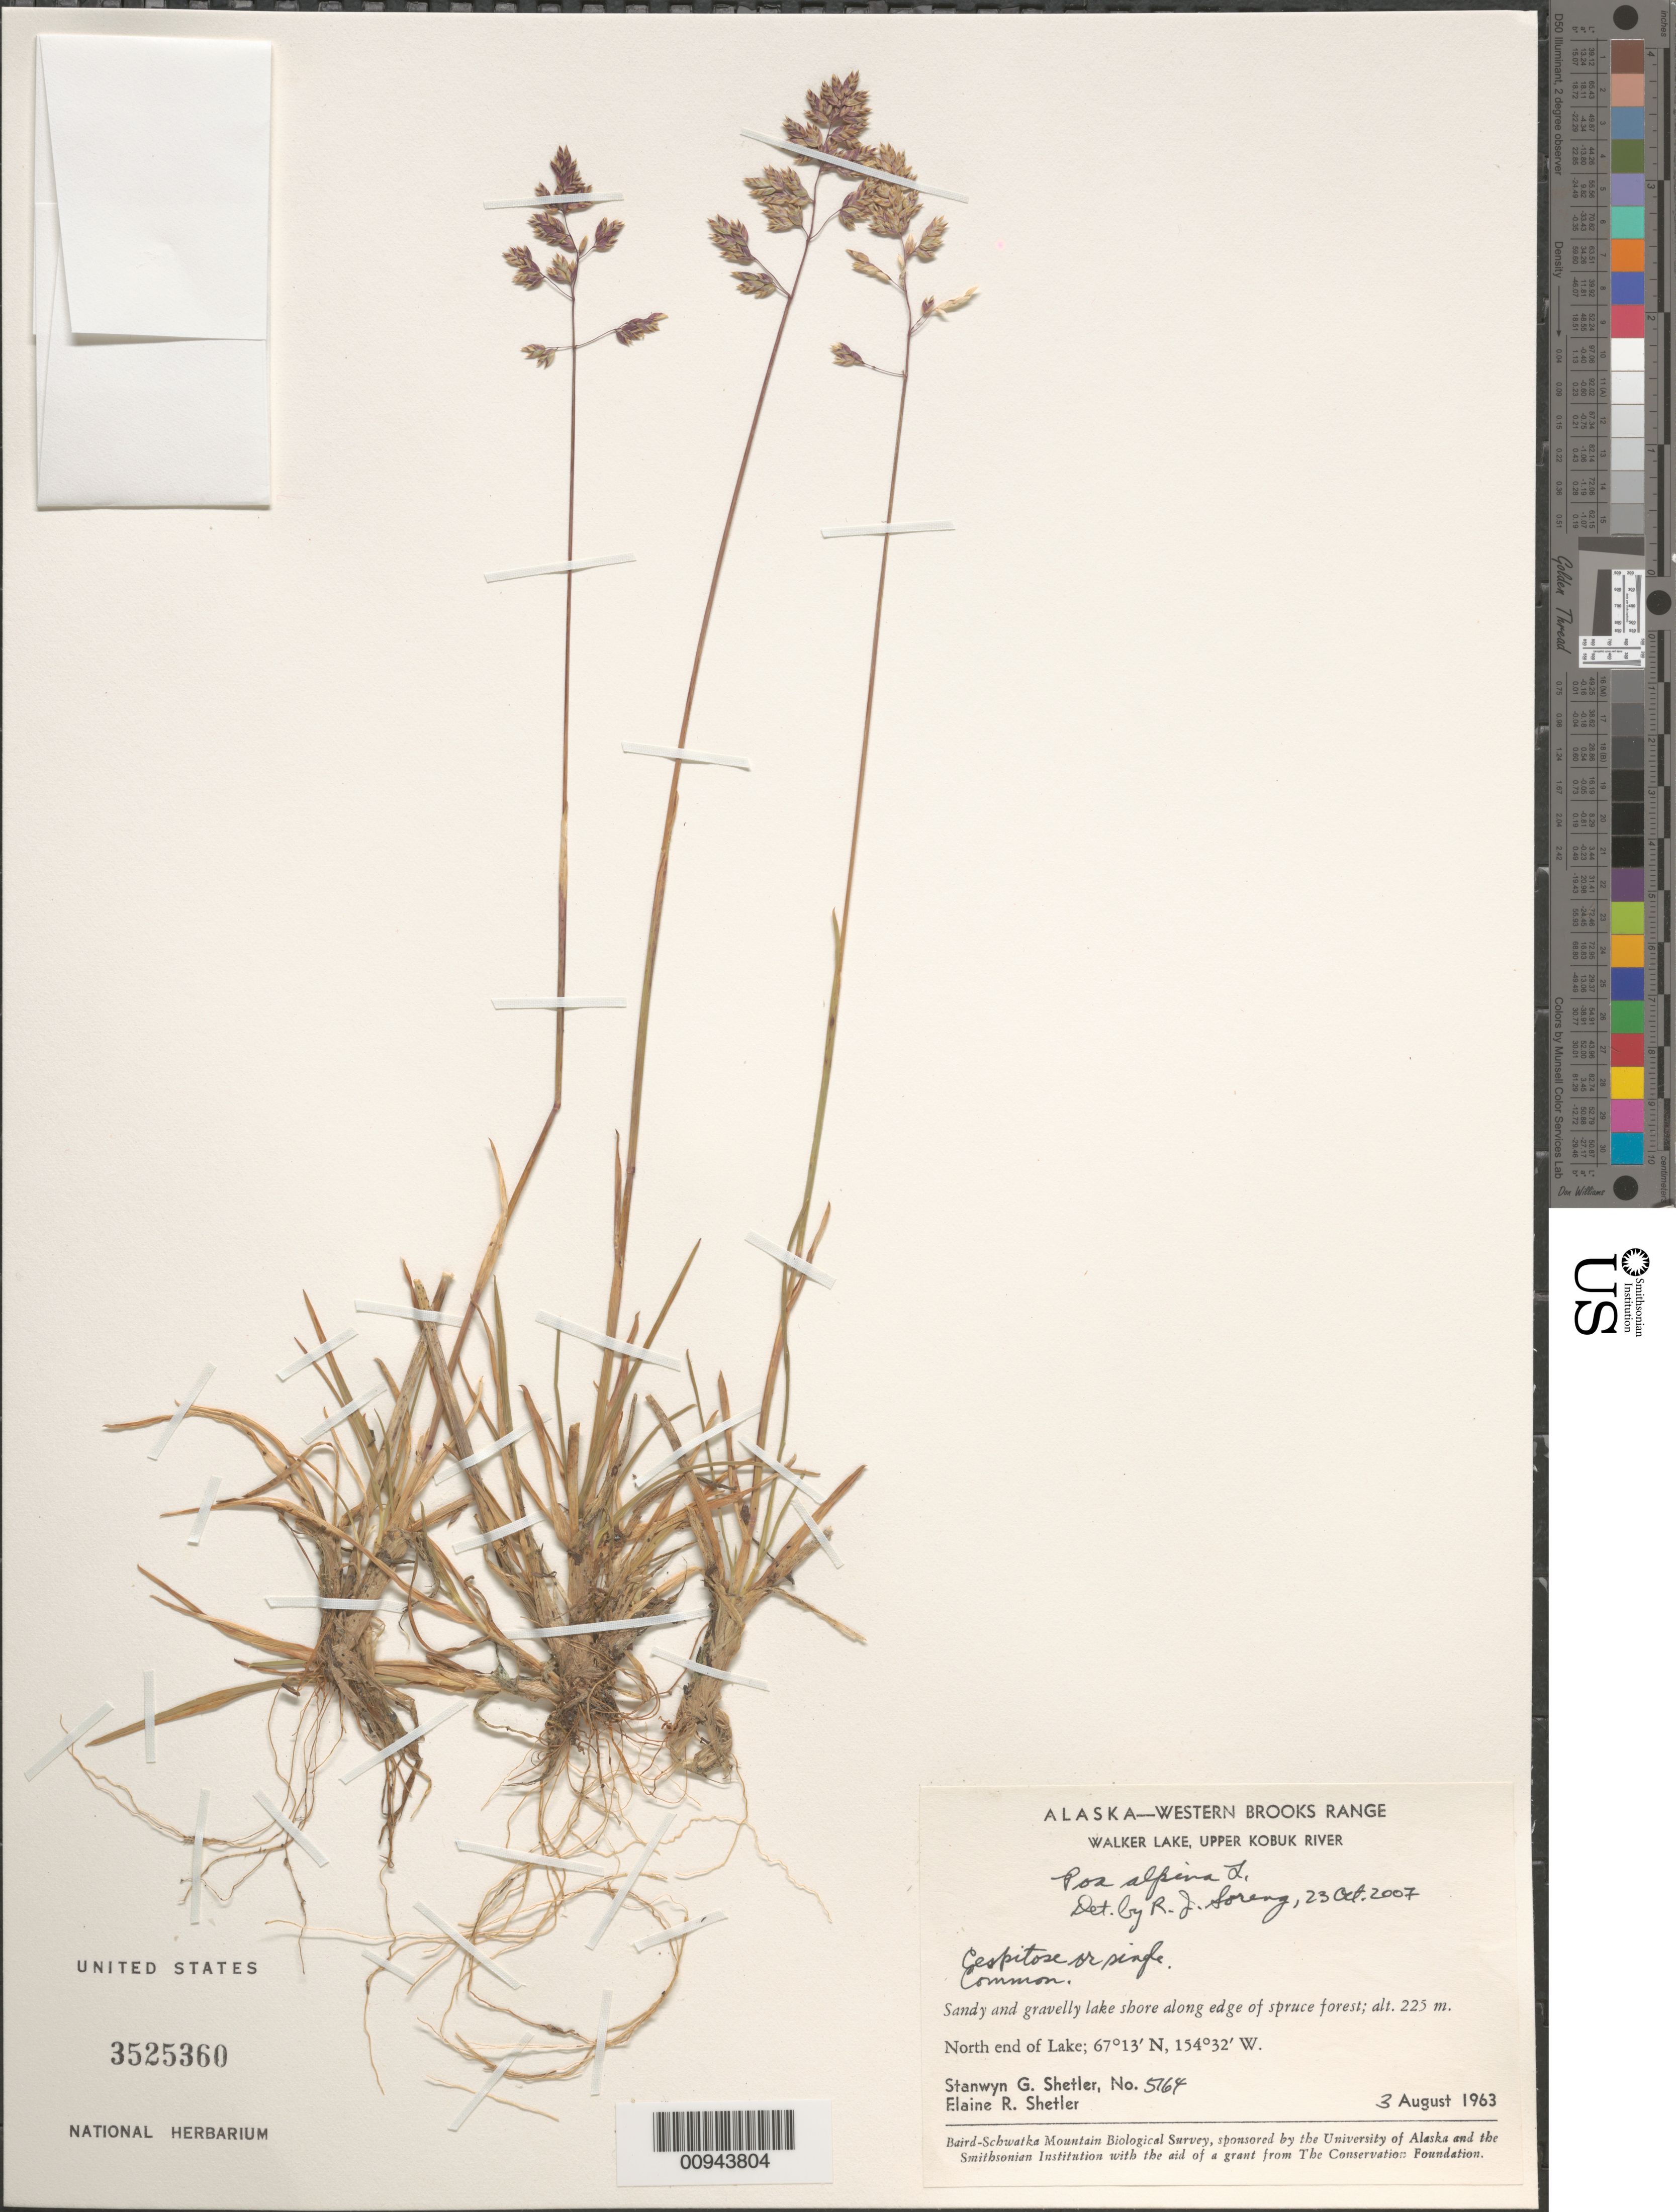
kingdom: Plantae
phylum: Tracheophyta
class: Liliopsida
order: Poales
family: Poaceae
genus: Poa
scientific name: Poa alpina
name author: L.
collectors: S. Shetler & E. R. Shetler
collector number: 5164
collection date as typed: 03 Aug 1963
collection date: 1963-08-03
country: United States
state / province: Alaska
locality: North end of Walker Lake. Western Brooks Range, Upper Kobuk River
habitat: Sandy and gravelly lake shore along edge of spruce forest.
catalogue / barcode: US 3525360